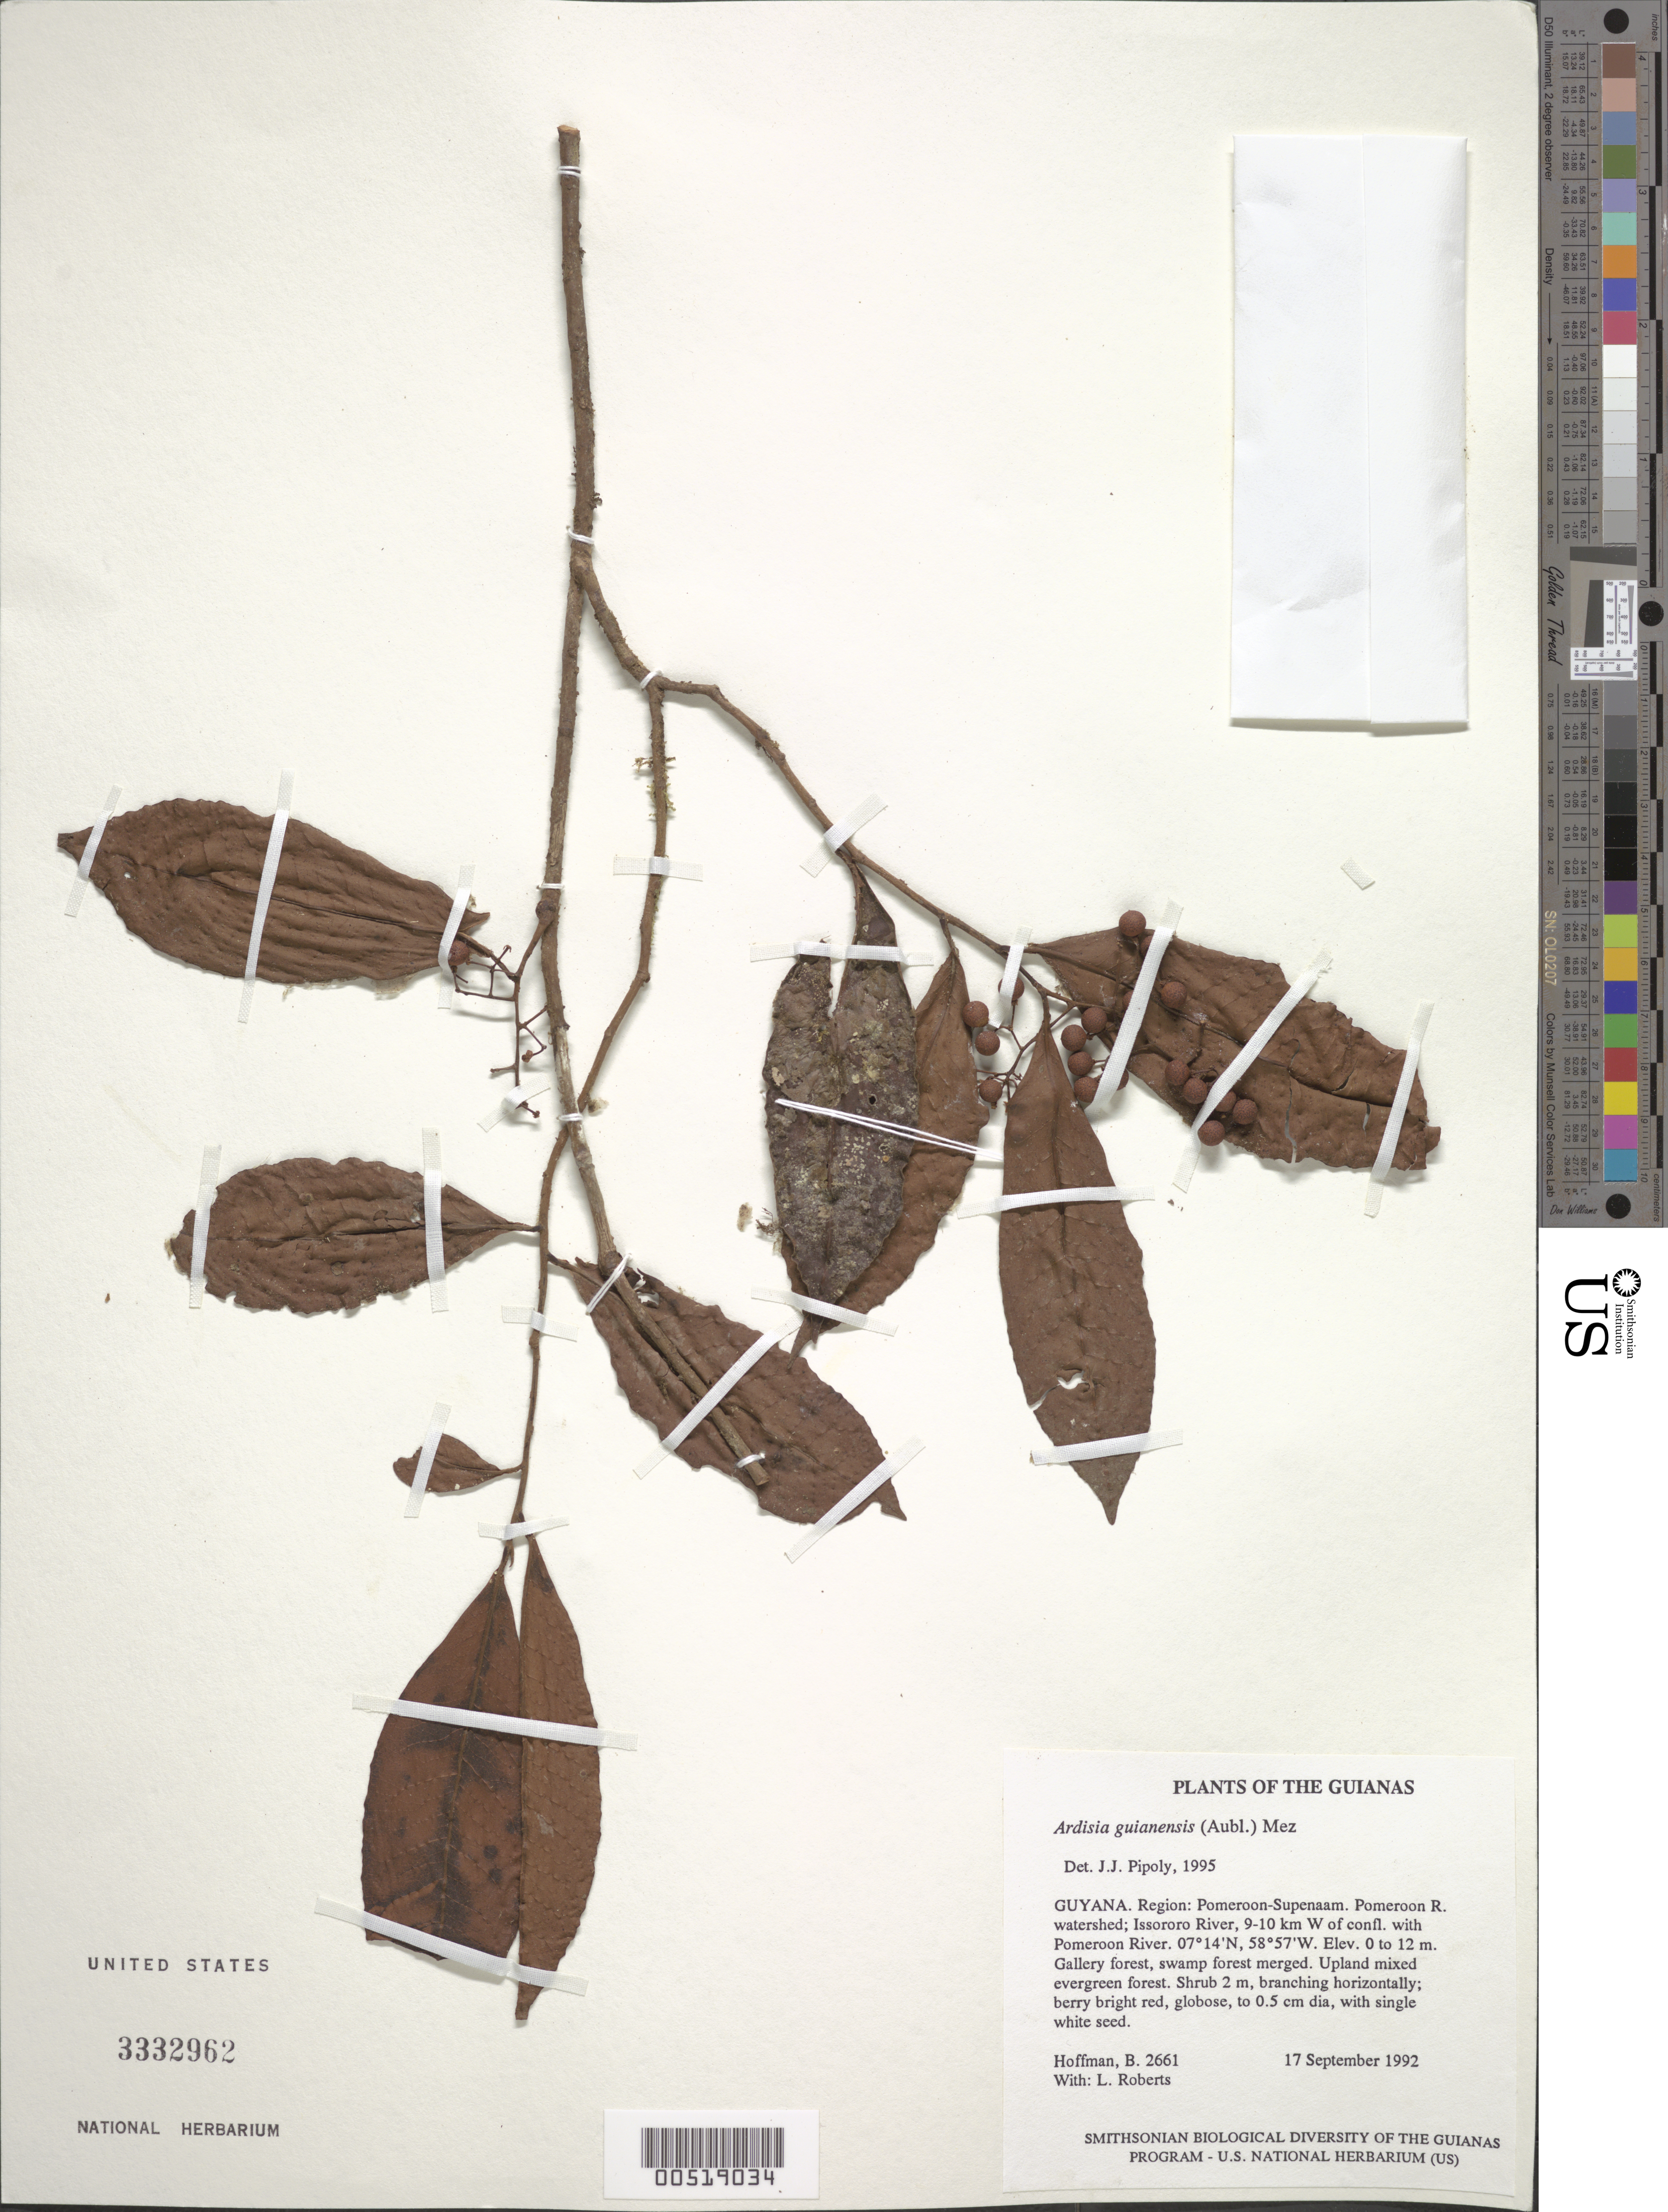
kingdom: Plantae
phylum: Tracheophyta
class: Magnoliopsida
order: Ericales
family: Primulaceae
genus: Ardisia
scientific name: Ardisia guianensis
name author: (Aubl.) Mez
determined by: Pipoly, J. J., III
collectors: B. Hoffman & L. Roberts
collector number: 2661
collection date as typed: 17 September 1992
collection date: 1992-09-17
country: Guyana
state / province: Pomeroon-Supenaam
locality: Pomeroon River watershed; Issororo River, 9-10 km W of confluence with Pomeroon River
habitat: Gallery forest, swamp forest merged. Upland mixed evergreen forest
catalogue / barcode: US 3332962